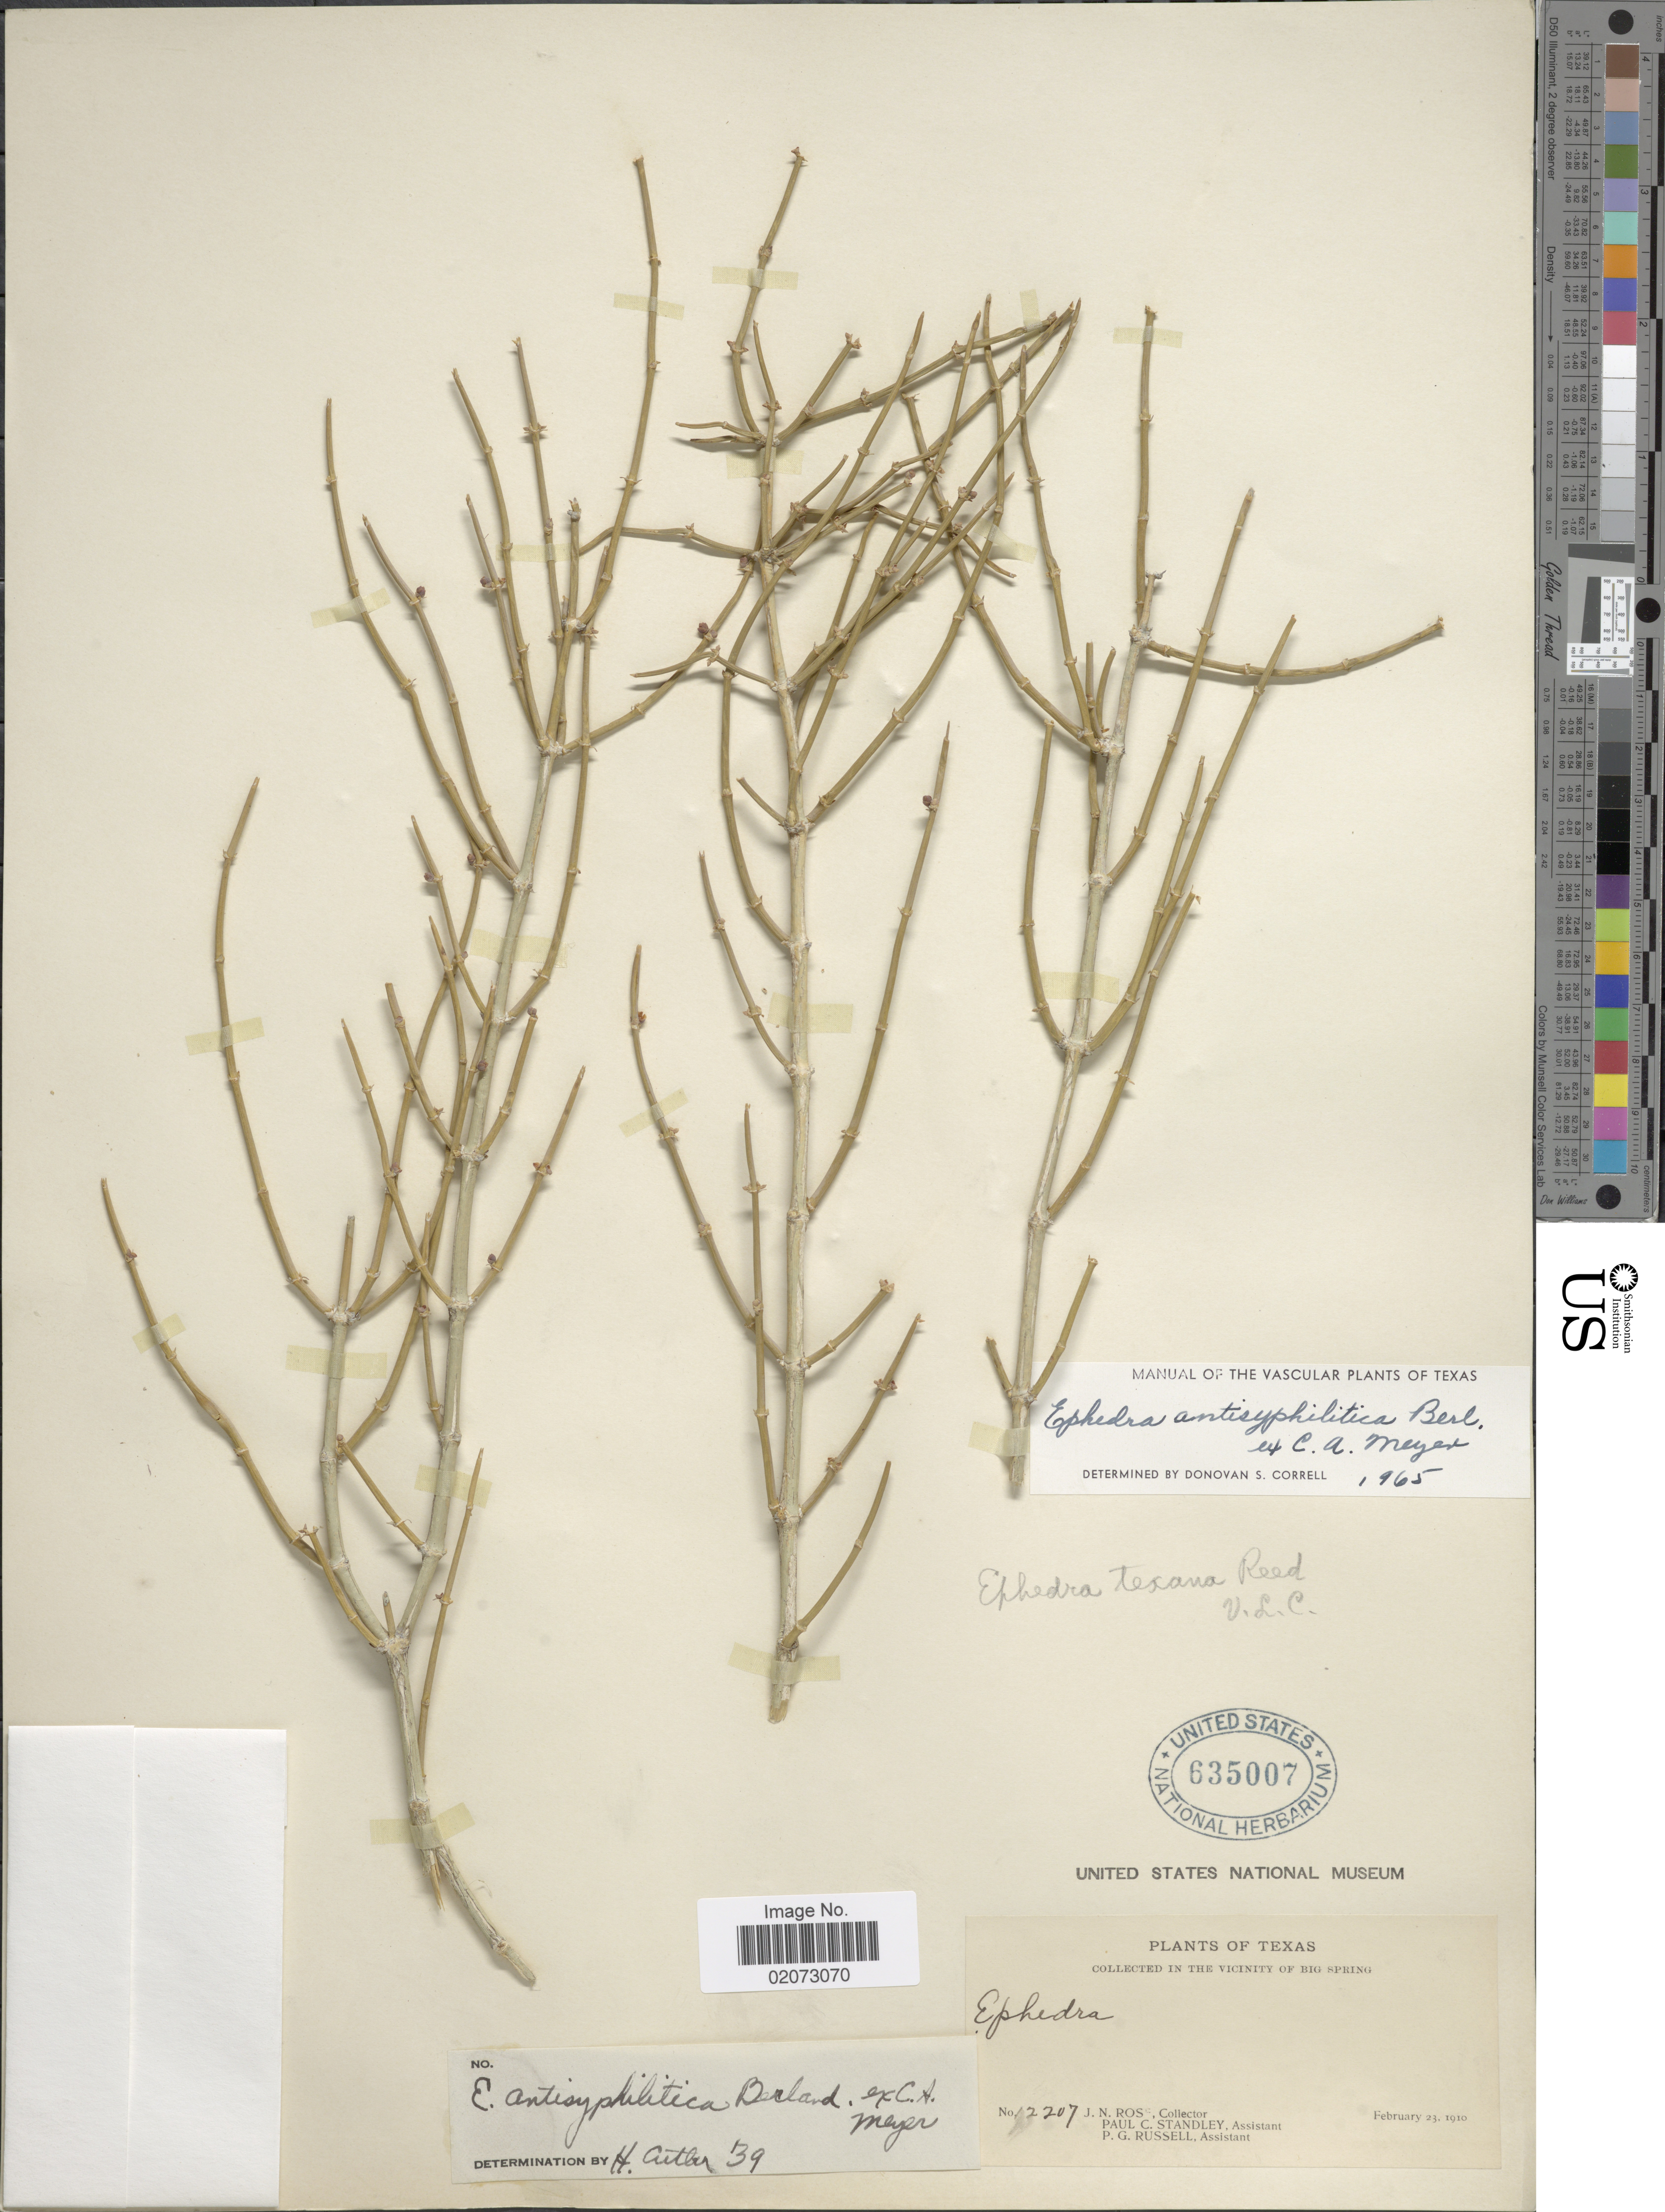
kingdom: Plantae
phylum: Tracheophyta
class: Gnetopsida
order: Ephedrales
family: Ephedraceae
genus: Ephedra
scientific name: Ephedra antisyphilitica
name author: Berland. ex C.A. Mey.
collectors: J. N. Rose, P. C. Standley & P. G. Russell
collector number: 2207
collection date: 1910-02-23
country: United States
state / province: Texas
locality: Texas, In the vicinity of Big Spring.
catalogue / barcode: US 635007